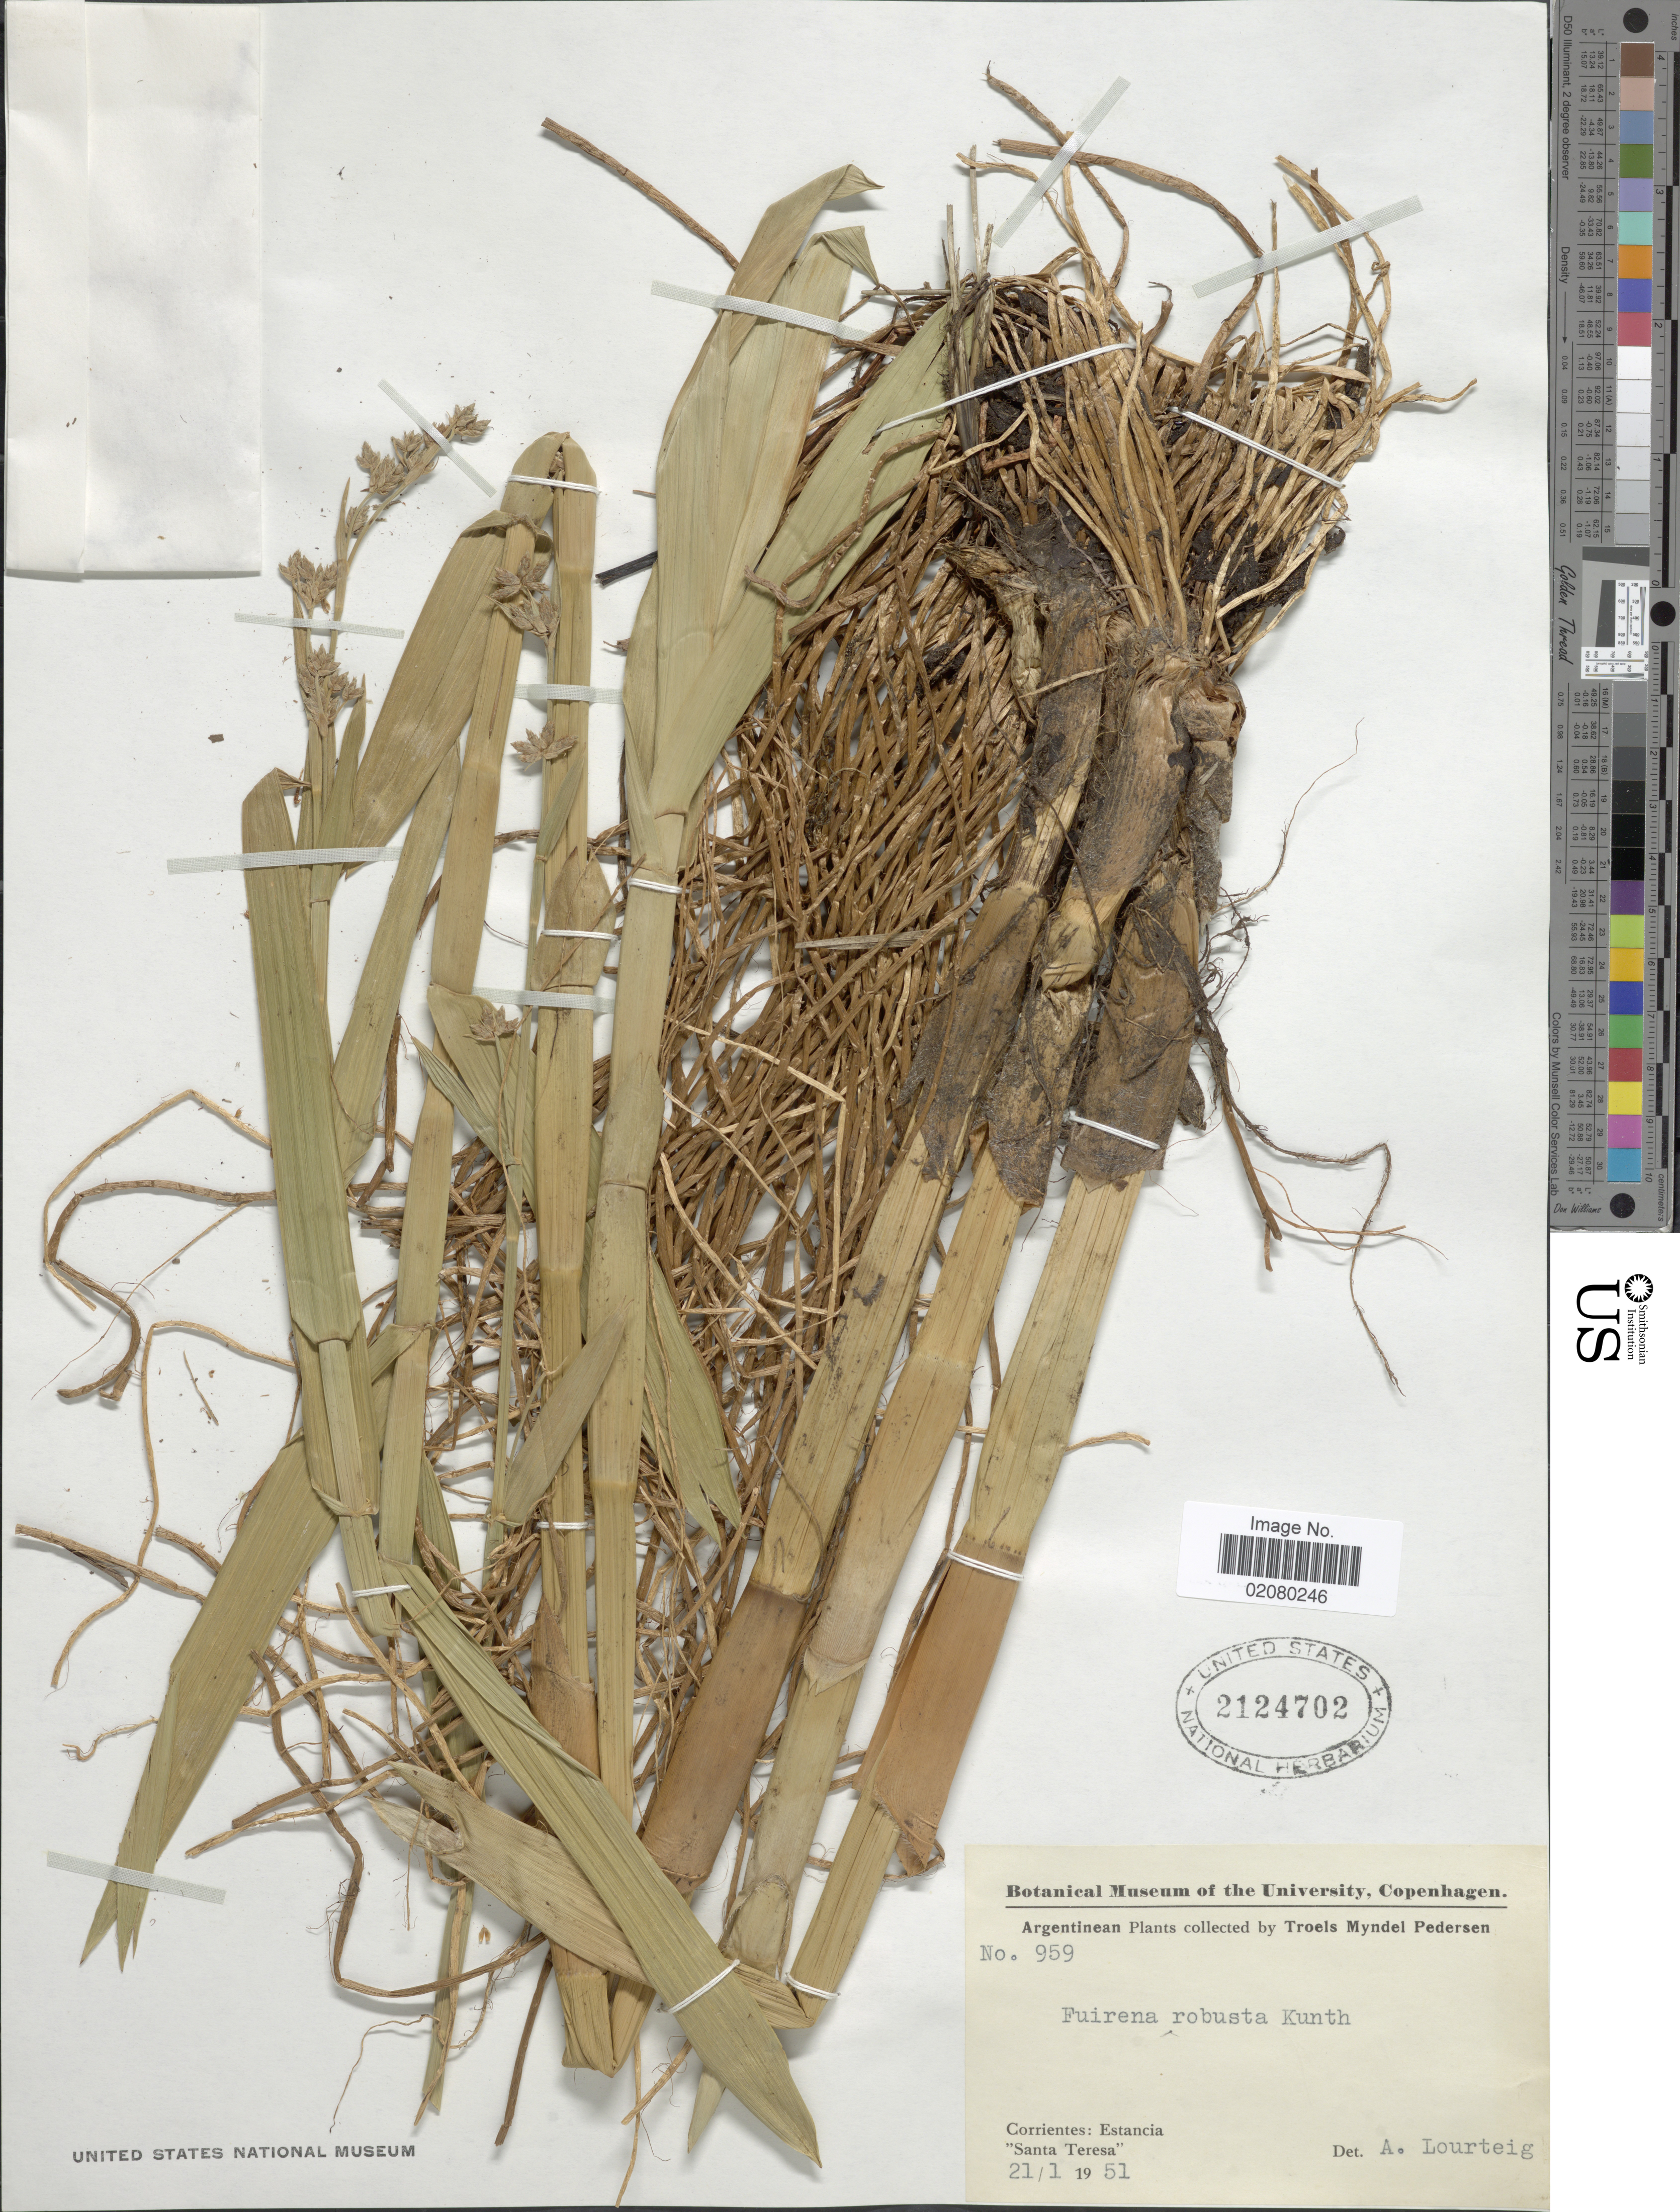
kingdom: Plantae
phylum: Tracheophyta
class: Liliopsida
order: Poales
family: Cyperaceae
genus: Fuirena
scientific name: Fuirena robusta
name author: Kunth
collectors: T. Pederson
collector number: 959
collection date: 1951-01-21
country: Argentina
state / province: Corrientes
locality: Corrientes: Estancia "Santa Teresa"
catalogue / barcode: US 2124702